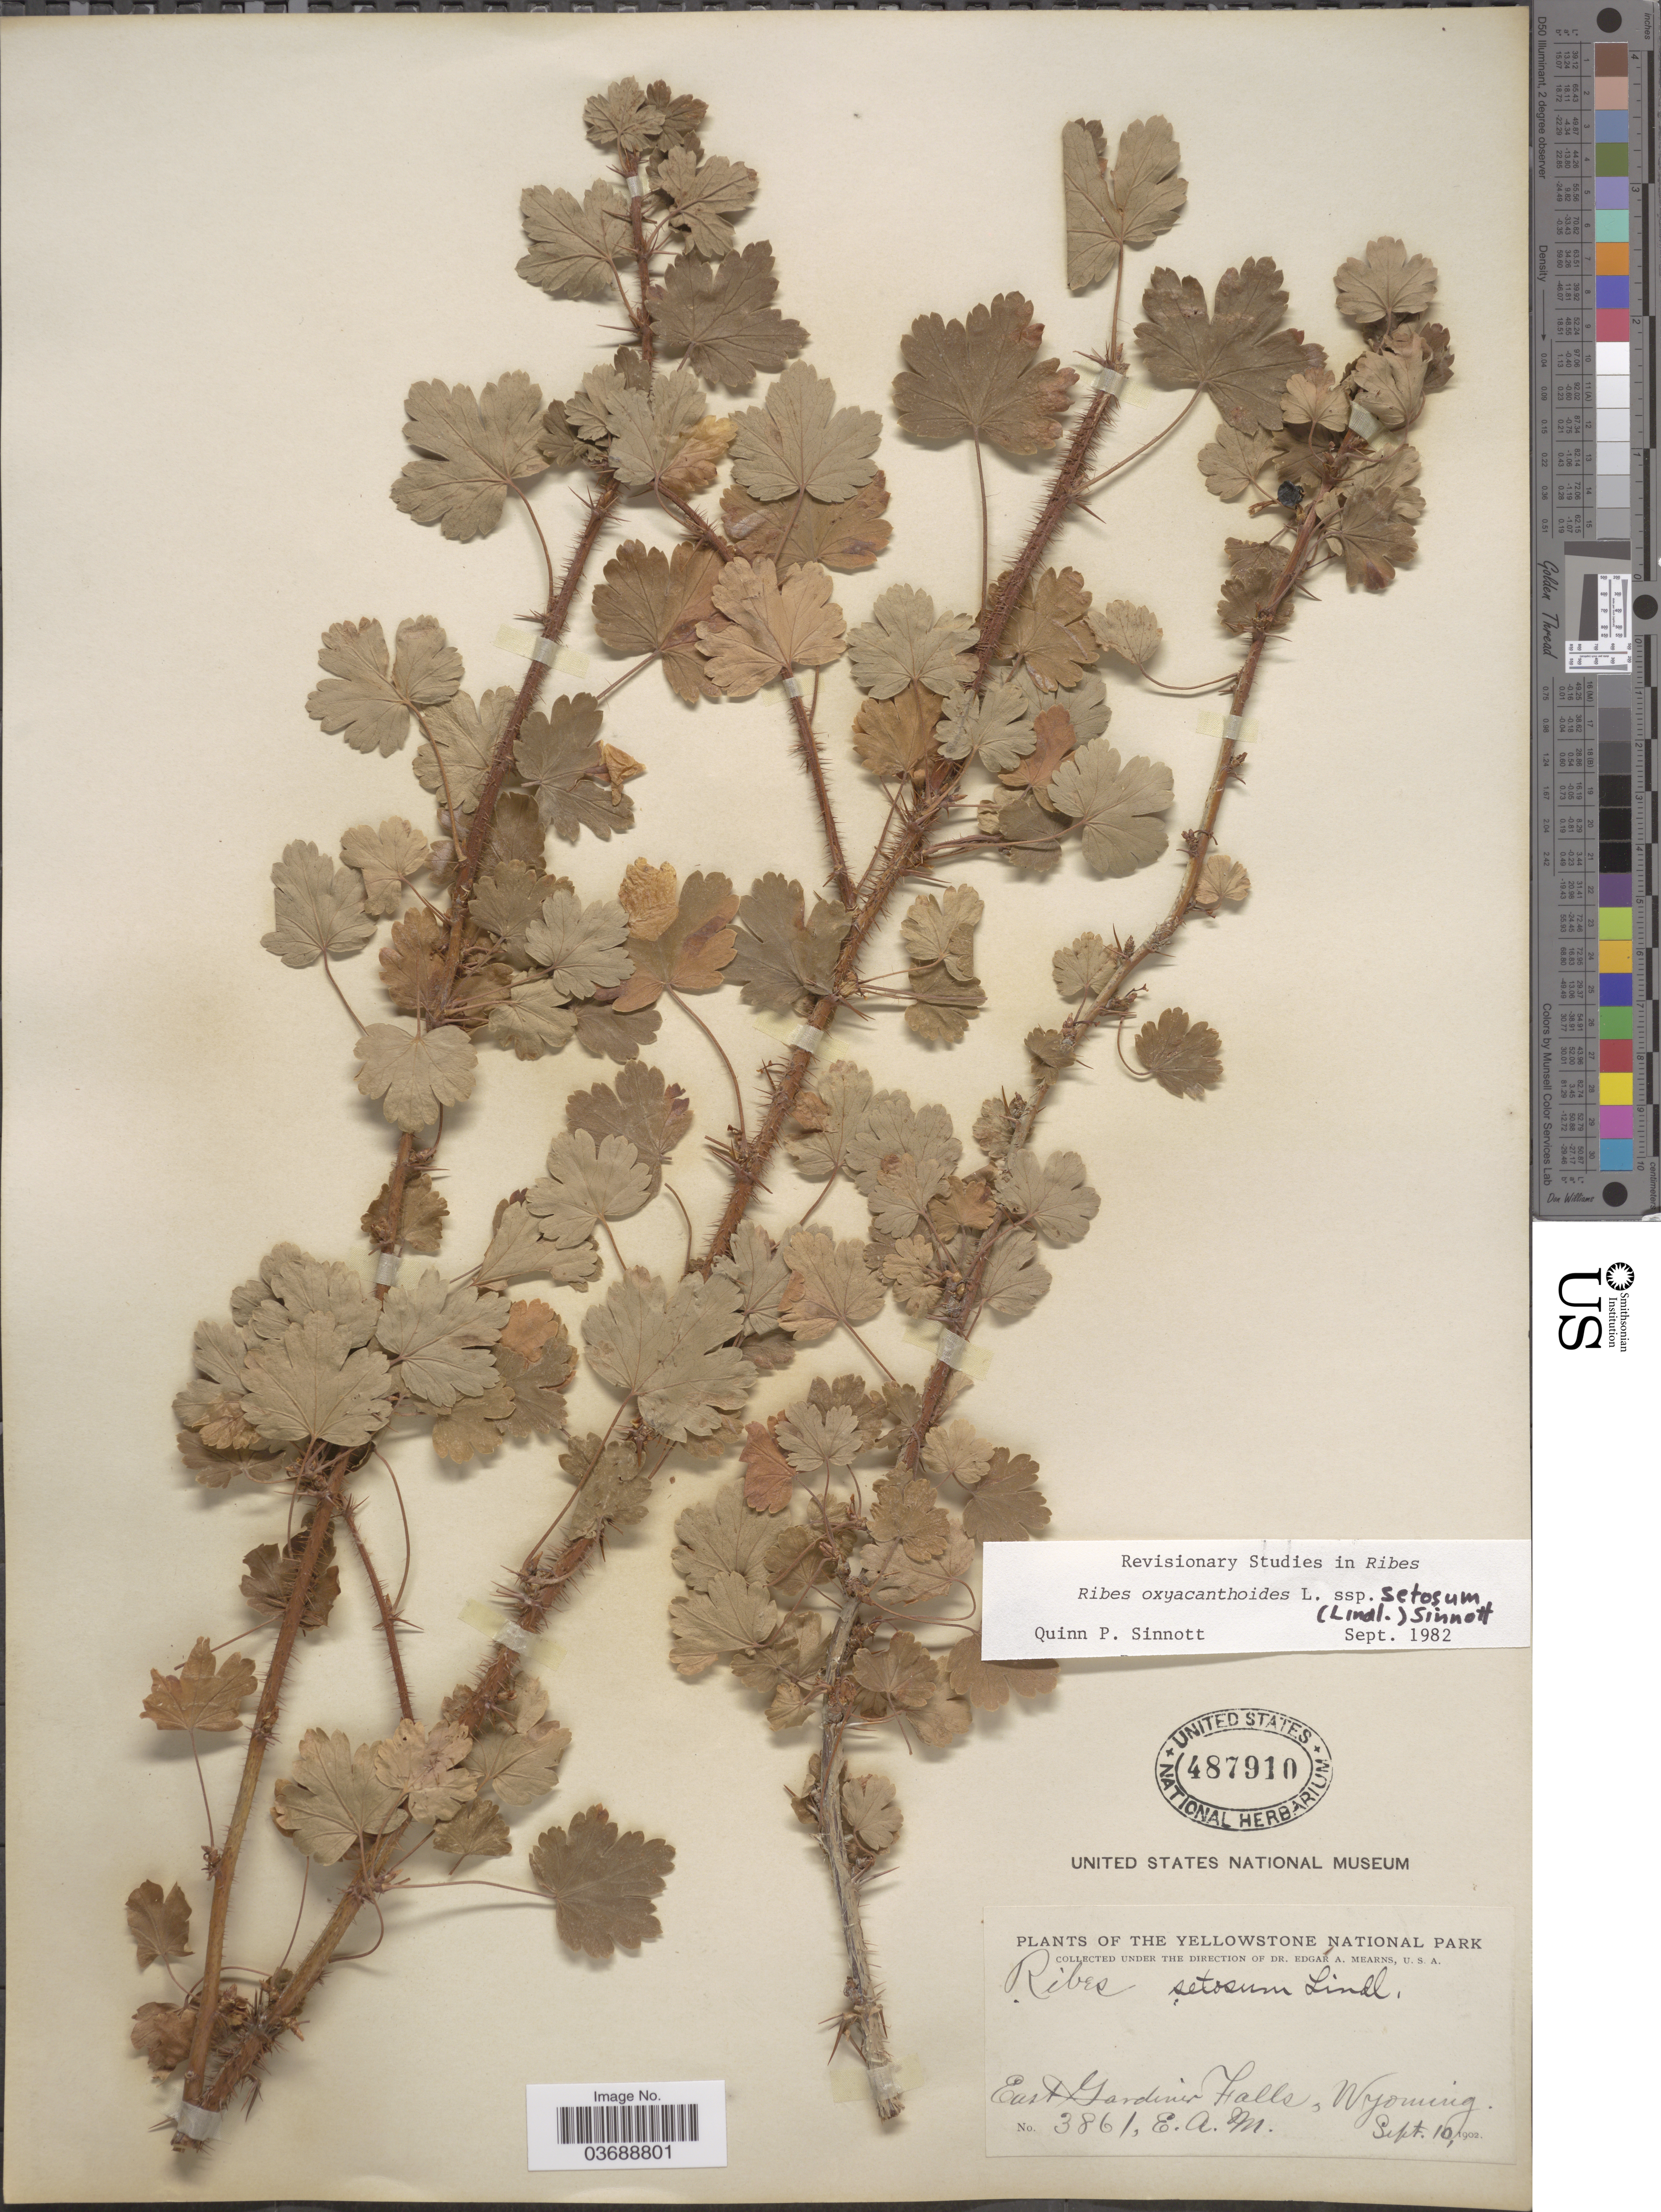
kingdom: Plantae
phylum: Tracheophyta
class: Magnoliopsida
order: Saxifragales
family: Grossulariaceae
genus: Ribes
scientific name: Ribes oxyacanthoides subsp. setosum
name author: (Lindl.) Q.P. Sinnott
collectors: E. A. Mearns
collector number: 3861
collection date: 1902-09-10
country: United States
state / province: Wyoming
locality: The Yellowstone National Park. East Gardiner Falls.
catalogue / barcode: US 487910